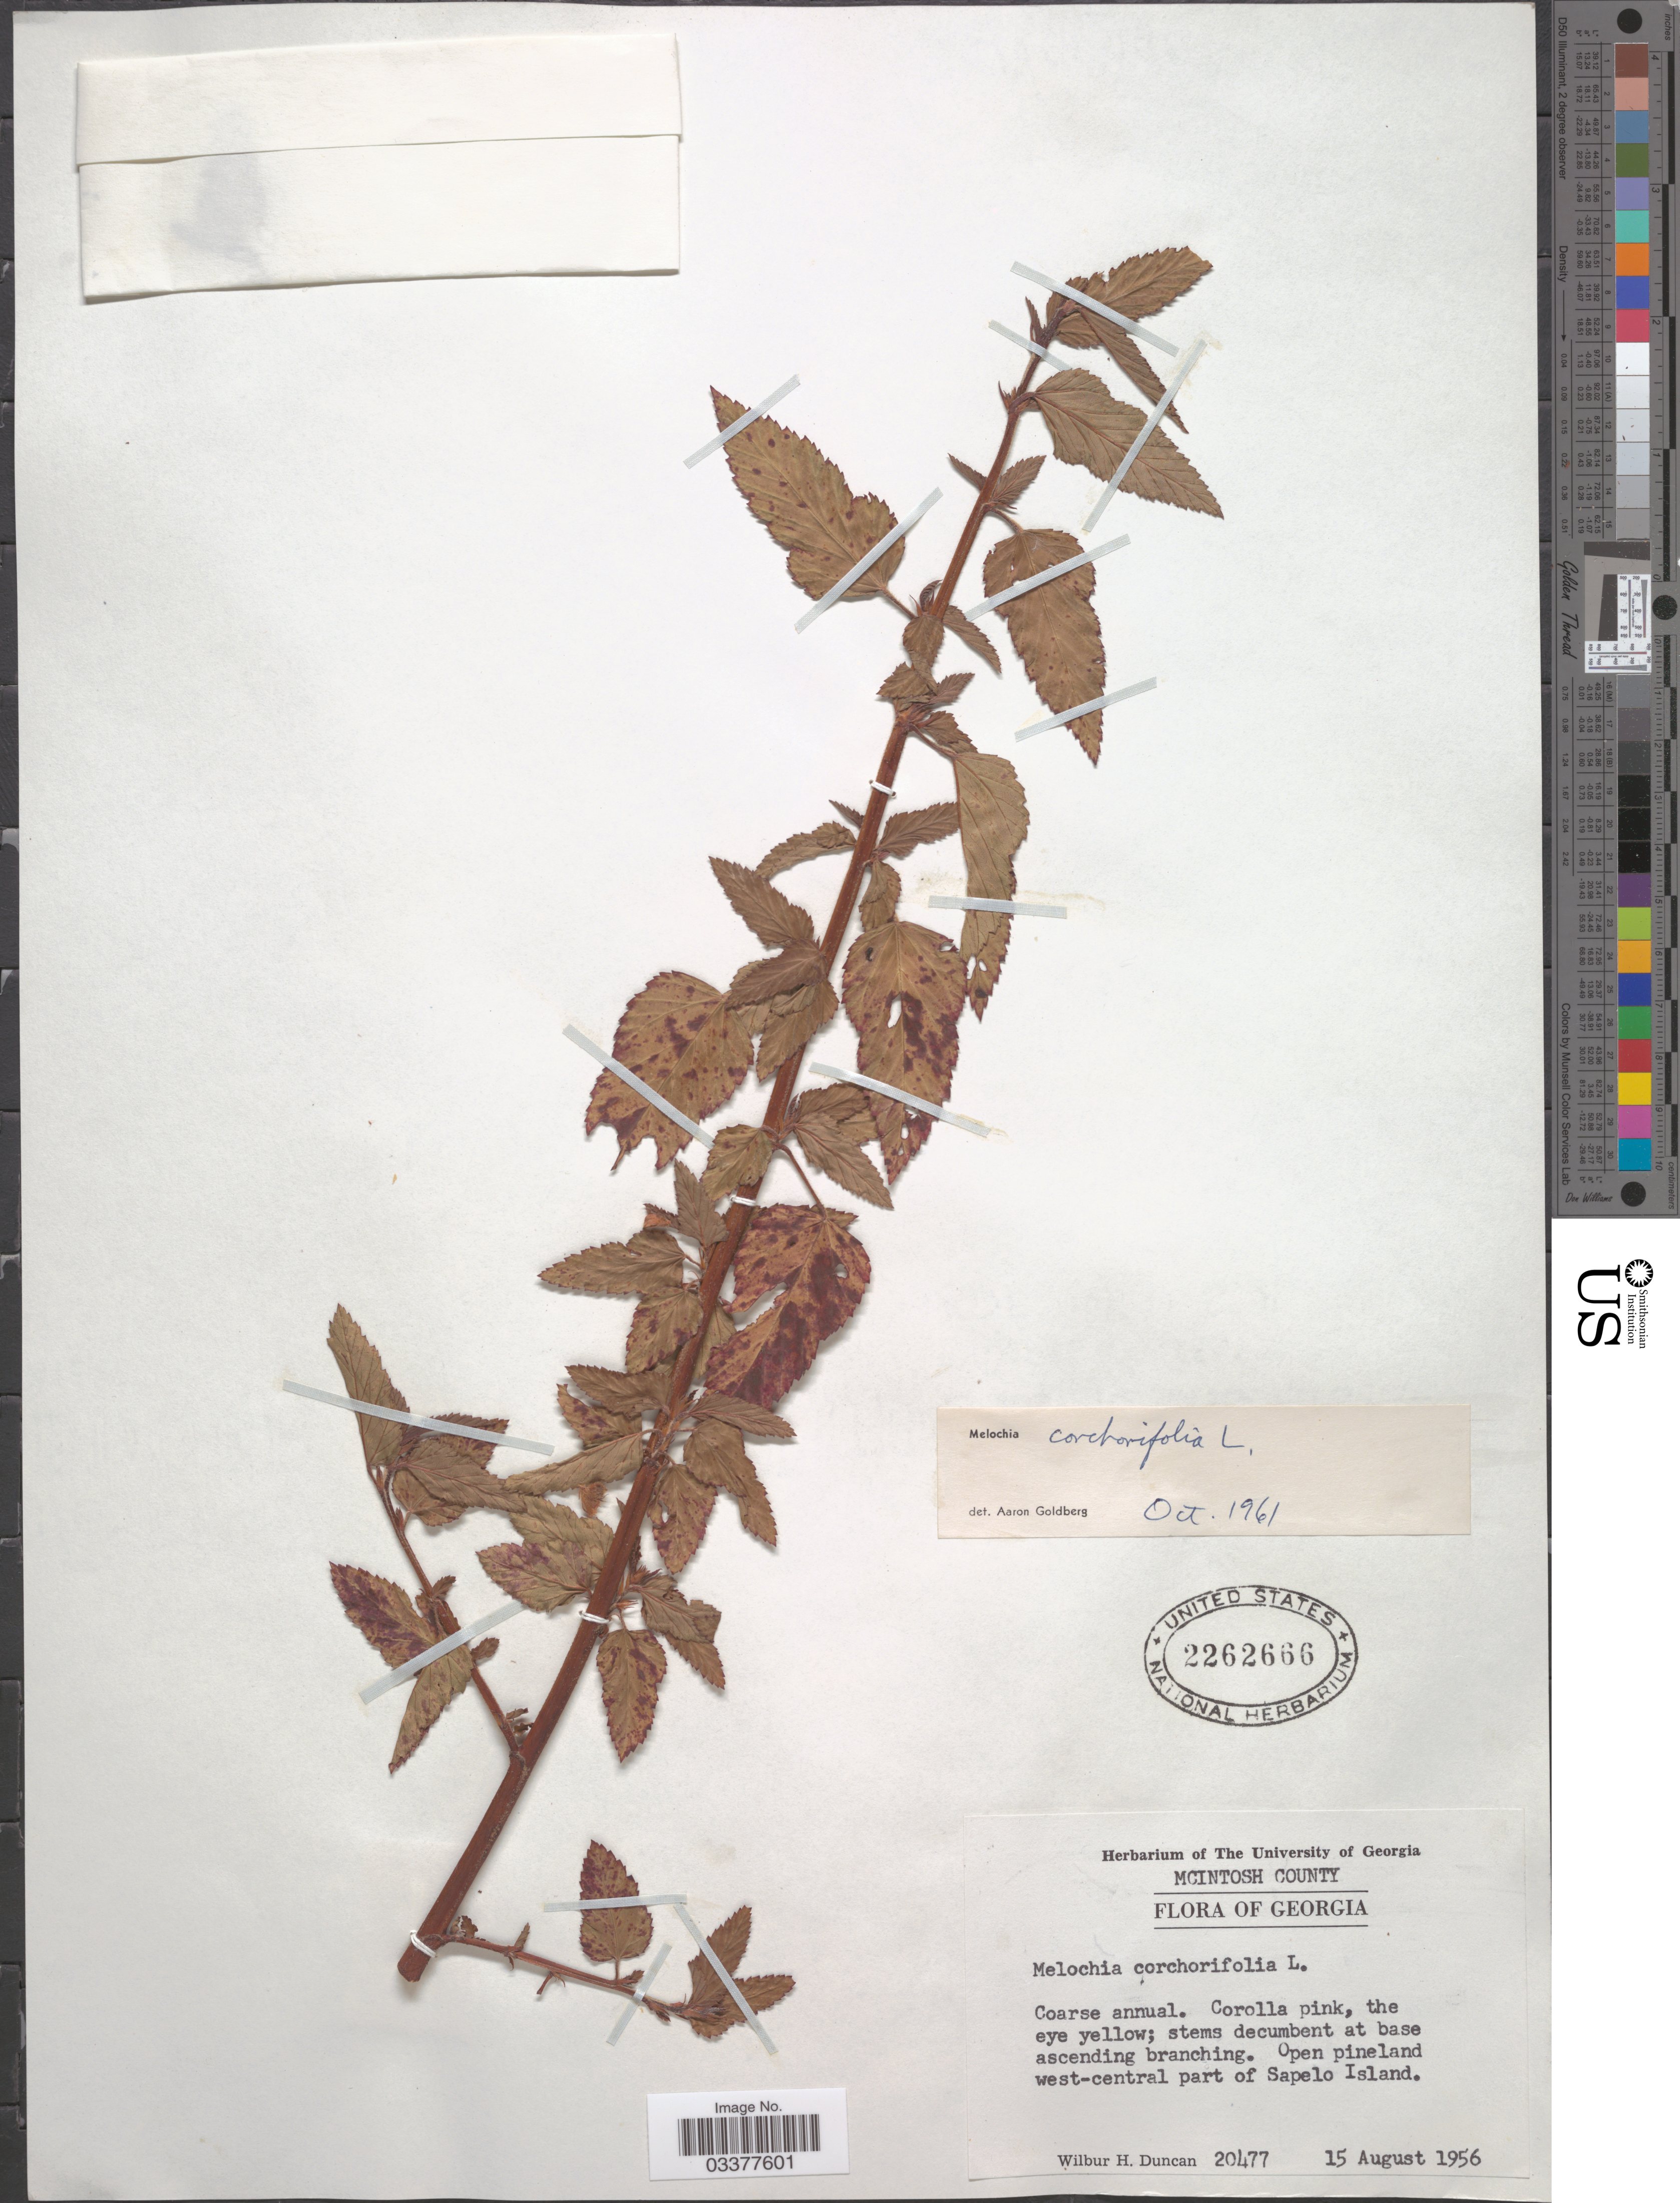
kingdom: Plantae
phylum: Tracheophyta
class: Magnoliopsida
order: Malvales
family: Malvaceae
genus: Melochia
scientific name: Melochia corchorifolia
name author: L.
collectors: W. H. Duncan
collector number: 20477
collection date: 1956-08-15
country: United States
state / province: Georgia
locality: McIntosh County. West-central part of Sapelo Island.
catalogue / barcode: US 2262666